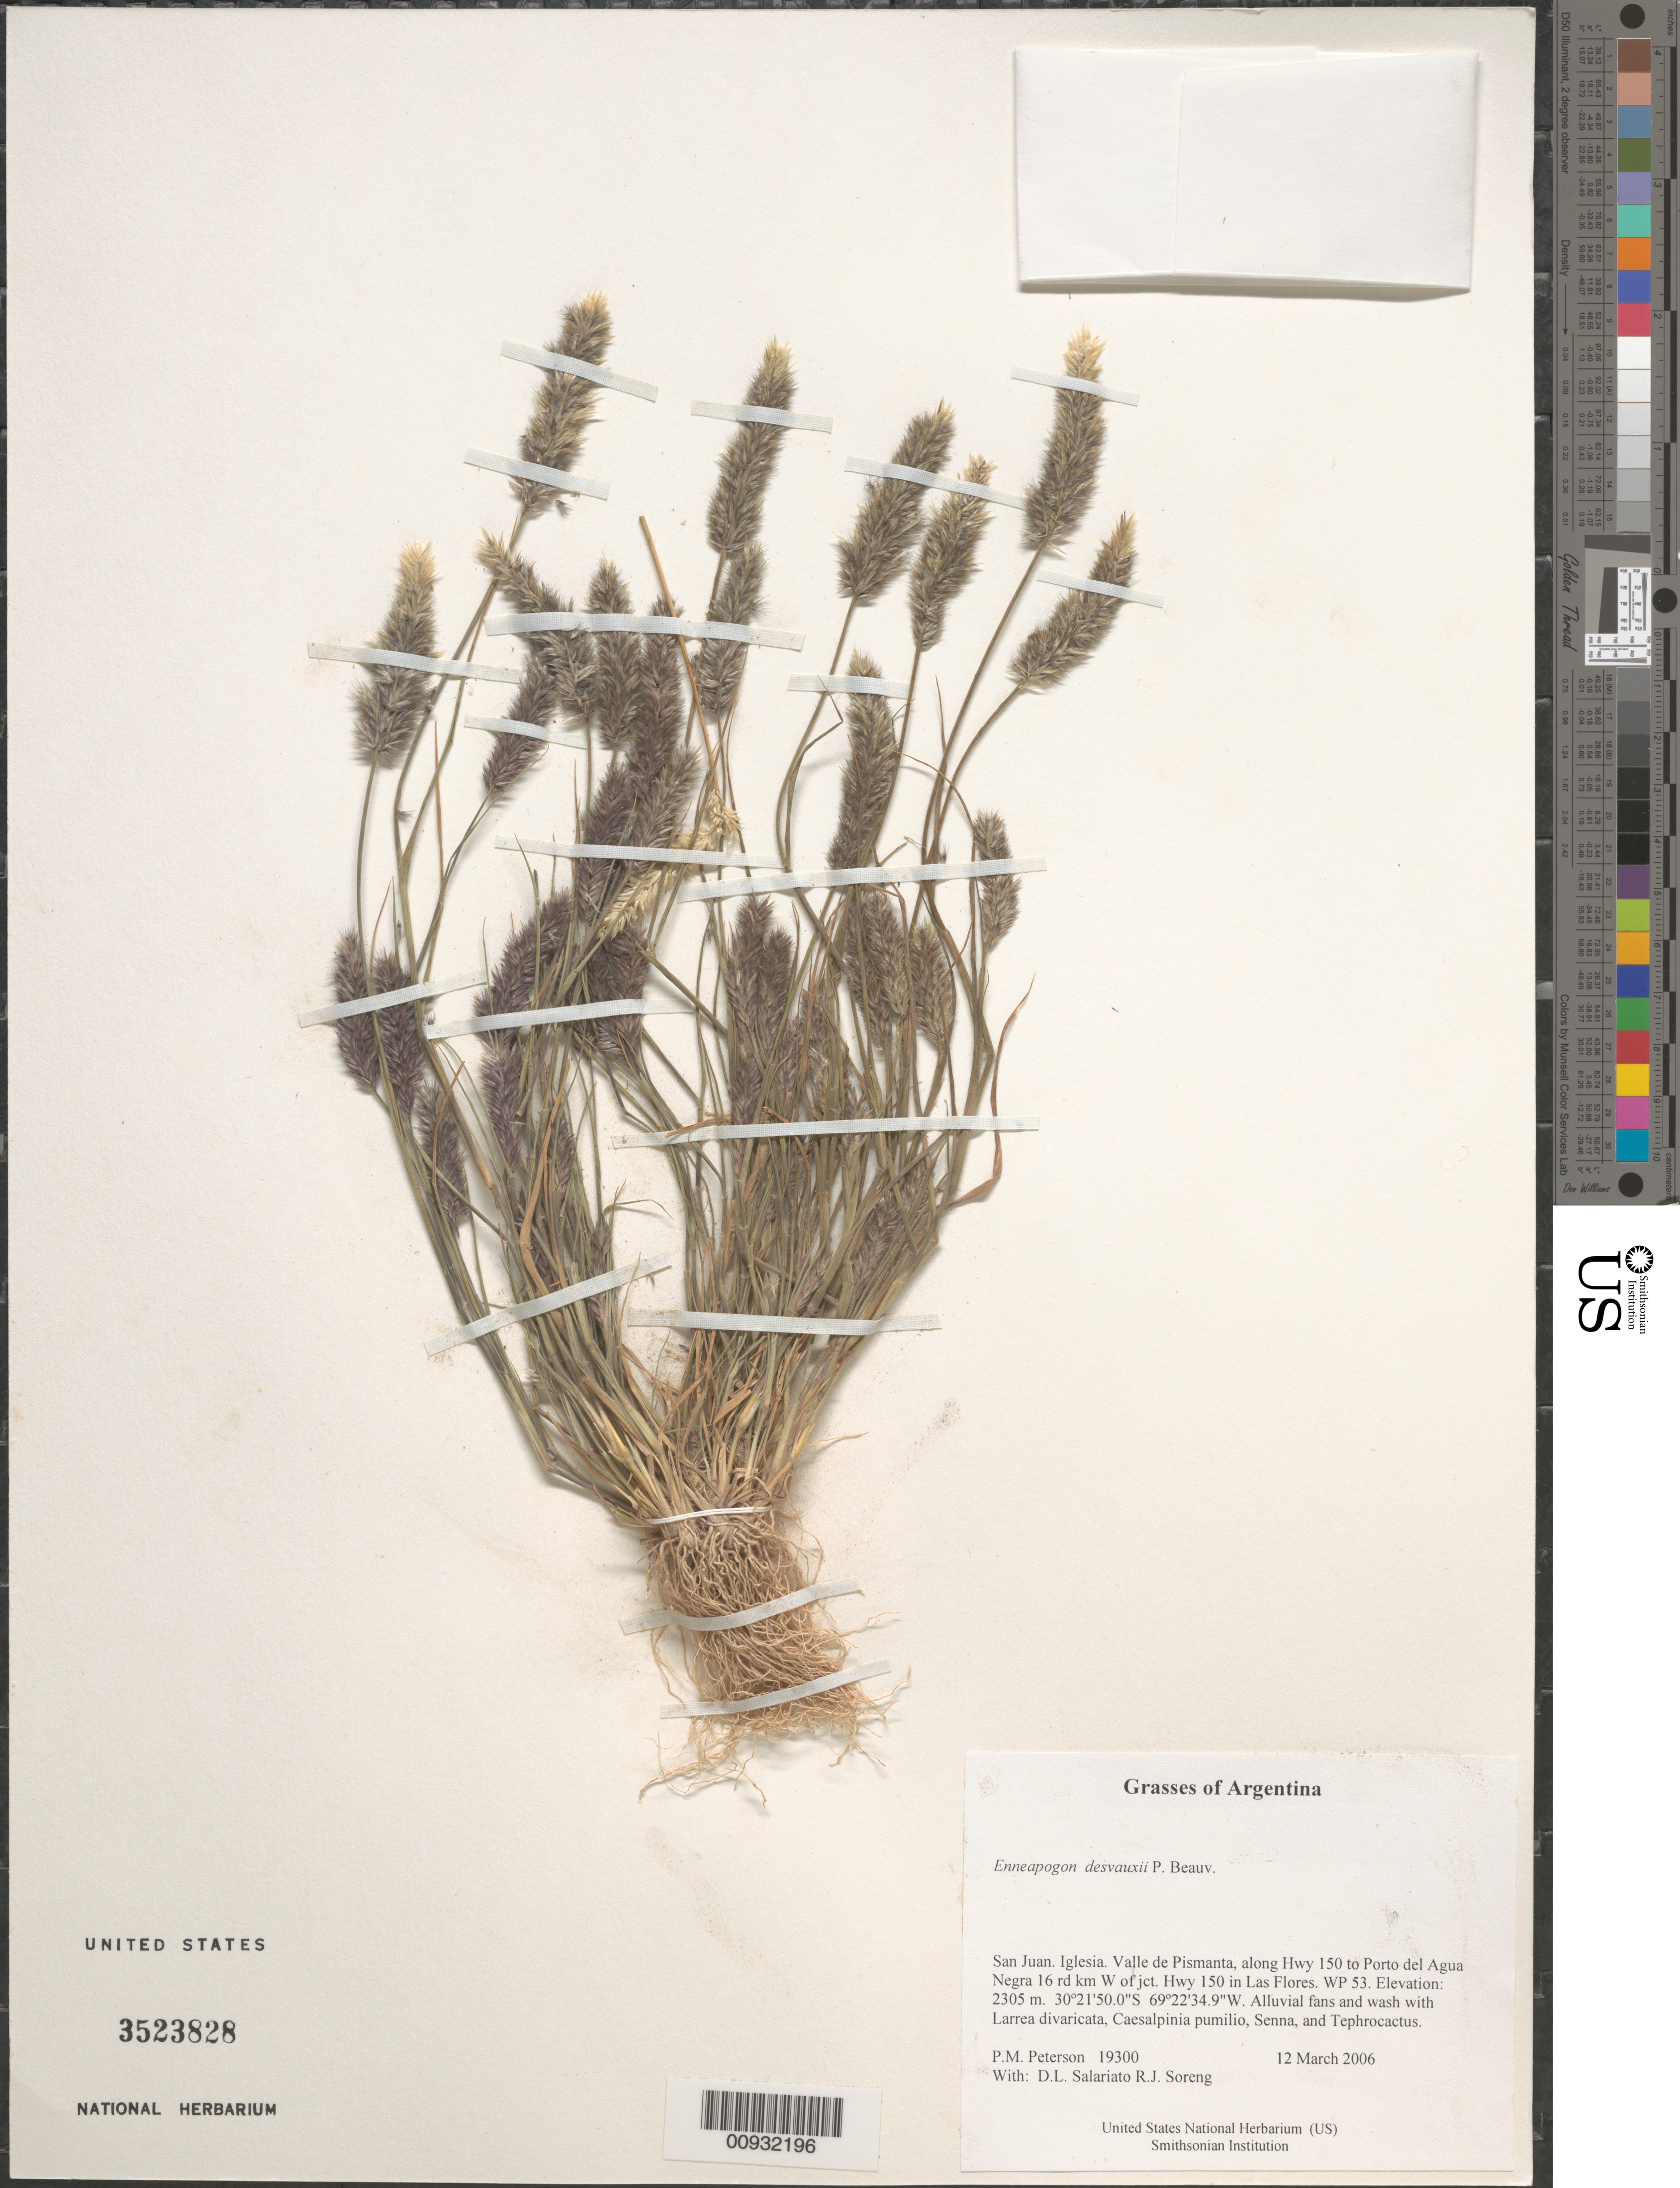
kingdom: Plantae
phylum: Tracheophyta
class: Liliopsida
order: Poales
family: Poaceae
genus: Enneapogon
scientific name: Enneapogon desvauxii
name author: P. Beauv.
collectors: P. M. Peterson, R. J. Soreng, D. Salariato & A. Panizza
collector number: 19300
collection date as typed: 12 Mar 2006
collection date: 2006-03-12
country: Argentina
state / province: San Juan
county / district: Iglesia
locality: Valle de Pismanta, along Hwy 150 to Porto del Agua Negra 16 rd km W of jct. Hwy 150 in Las Flores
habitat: Alluvial fans and wash with Larrea divaricata, Caesalpinia pumilio, Senna, and Tephrocactus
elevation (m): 2305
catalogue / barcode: US 3523828